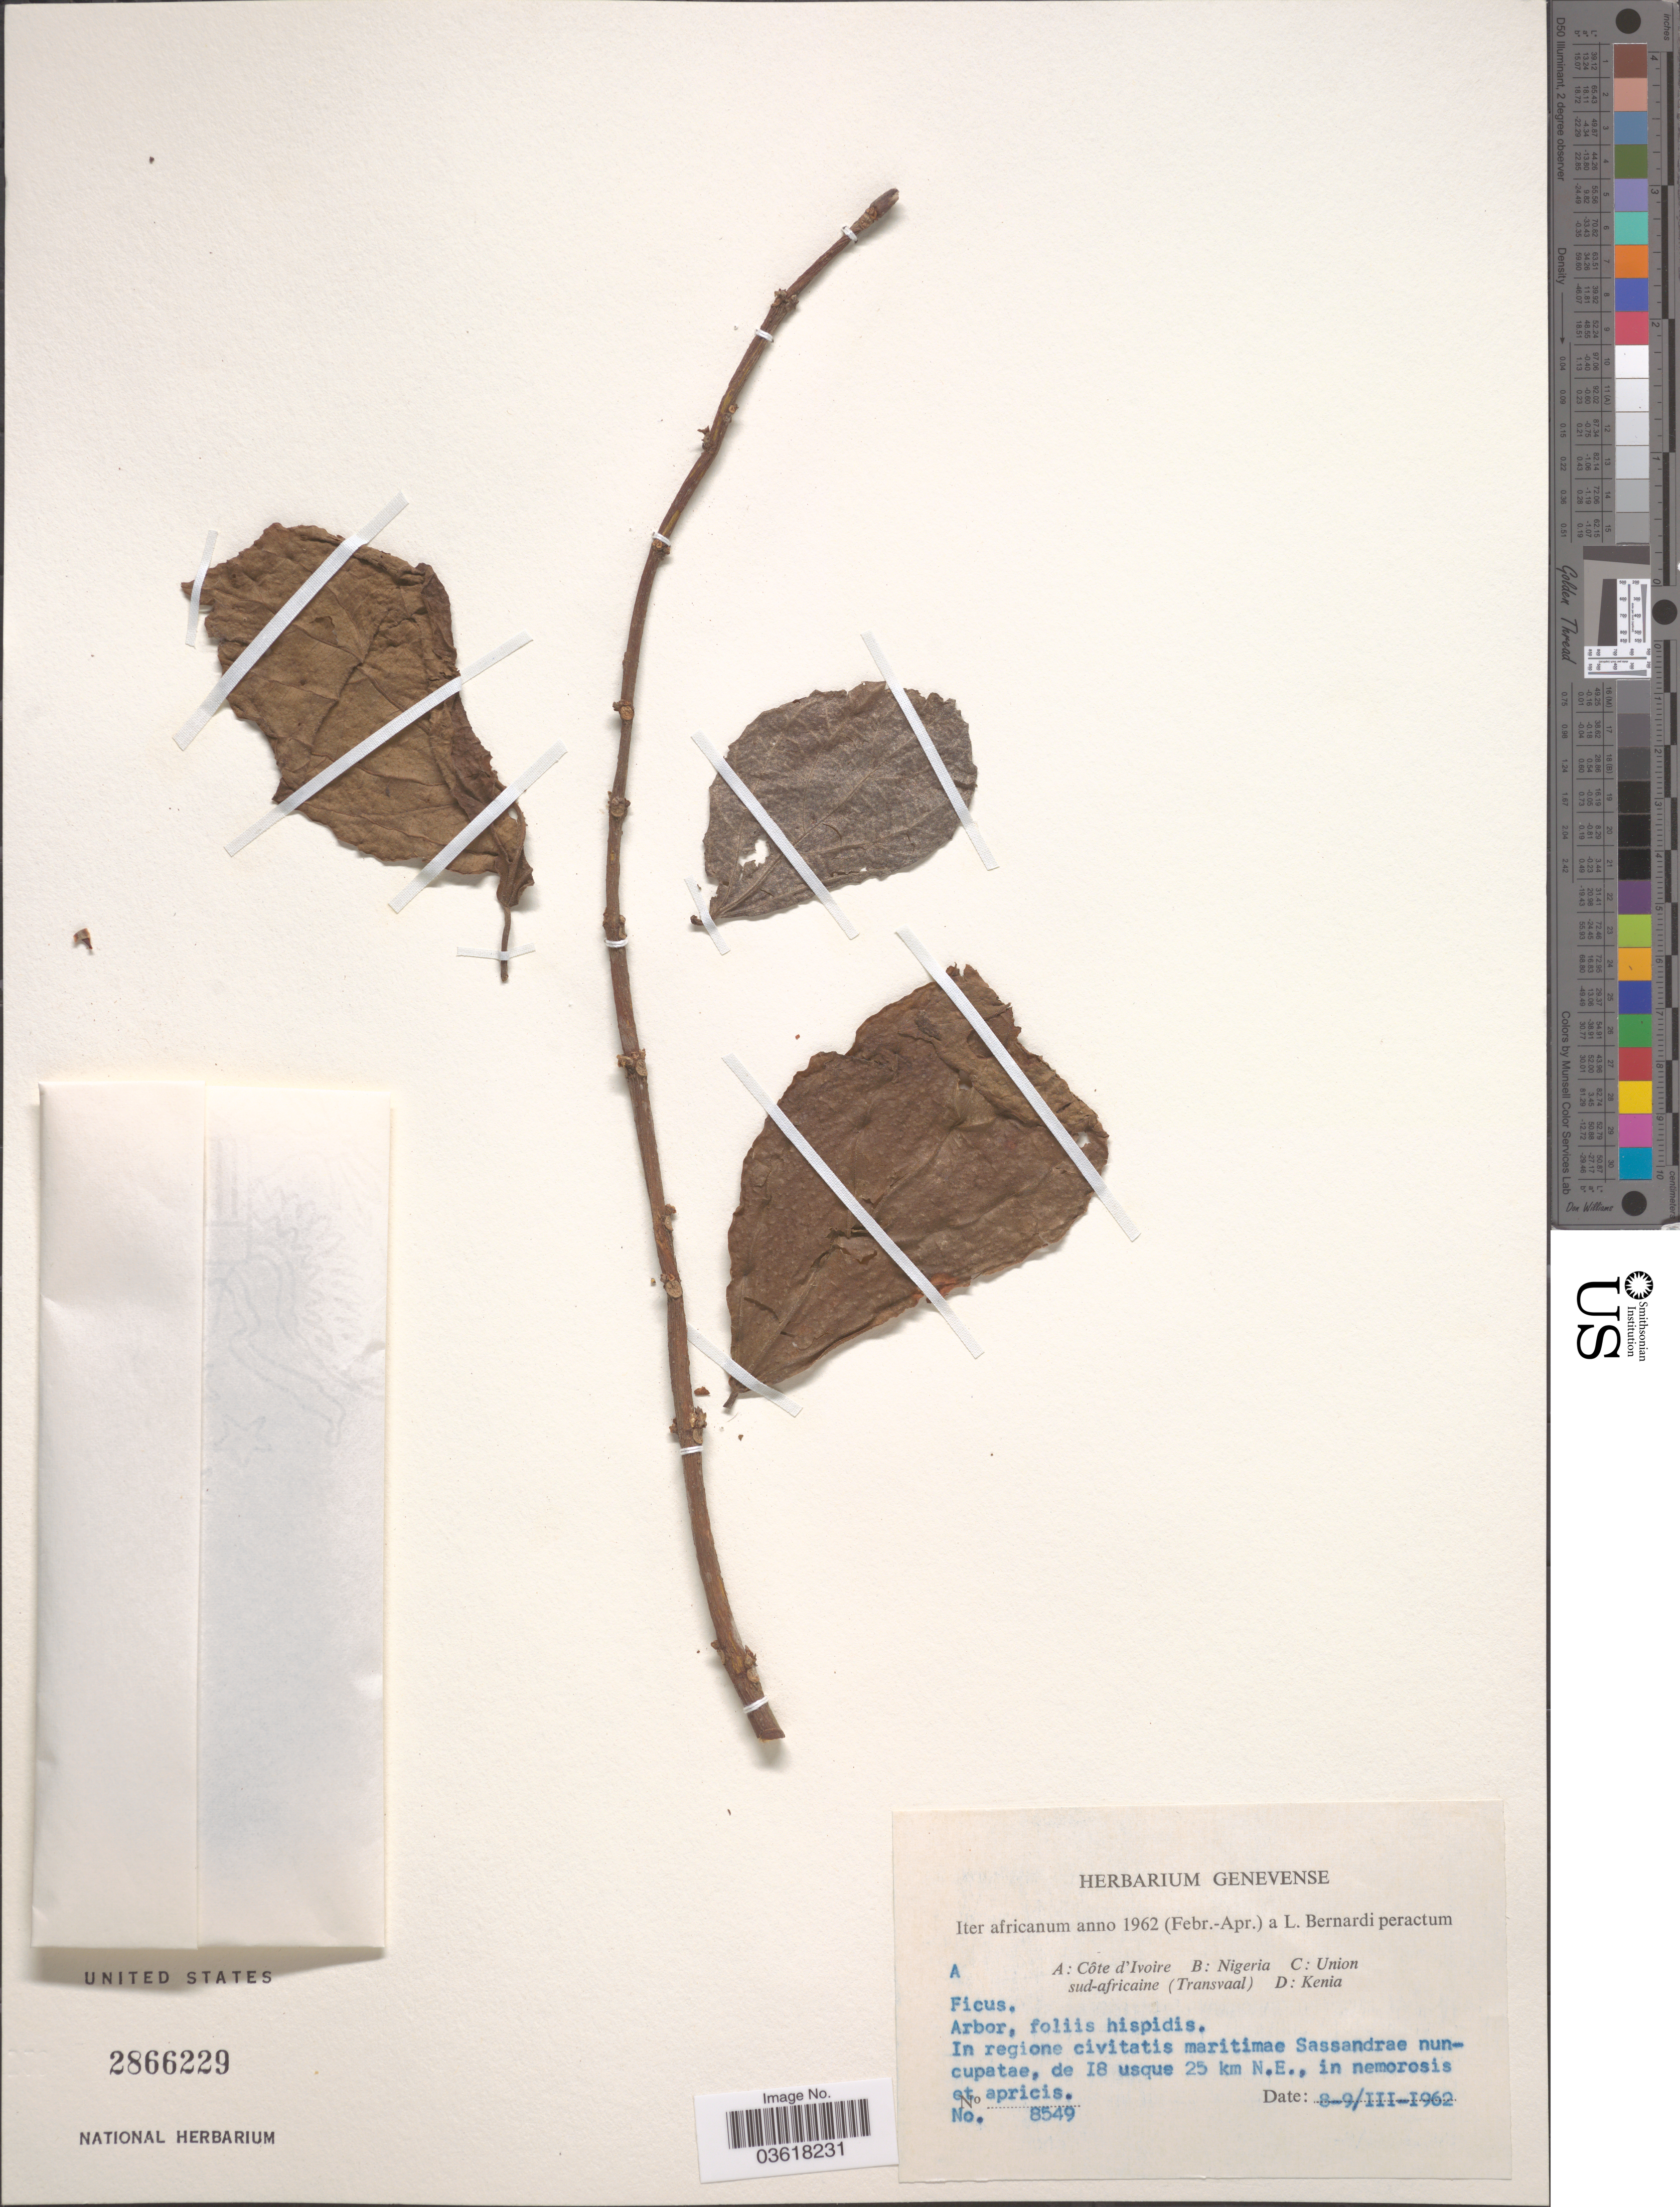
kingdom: Plantae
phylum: Tracheophyta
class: Magnoliopsida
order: Rosales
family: Moraceae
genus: Ficus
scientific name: Ficus sp.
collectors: L. Bernardi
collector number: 8549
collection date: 1962-03-08/1962-03-09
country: Ivory Coast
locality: Côte d'Ivoire. In regione civitatis maritimae Sassandrae nuncapatae, de 18 usque 25 km N.E.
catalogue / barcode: US 2866229